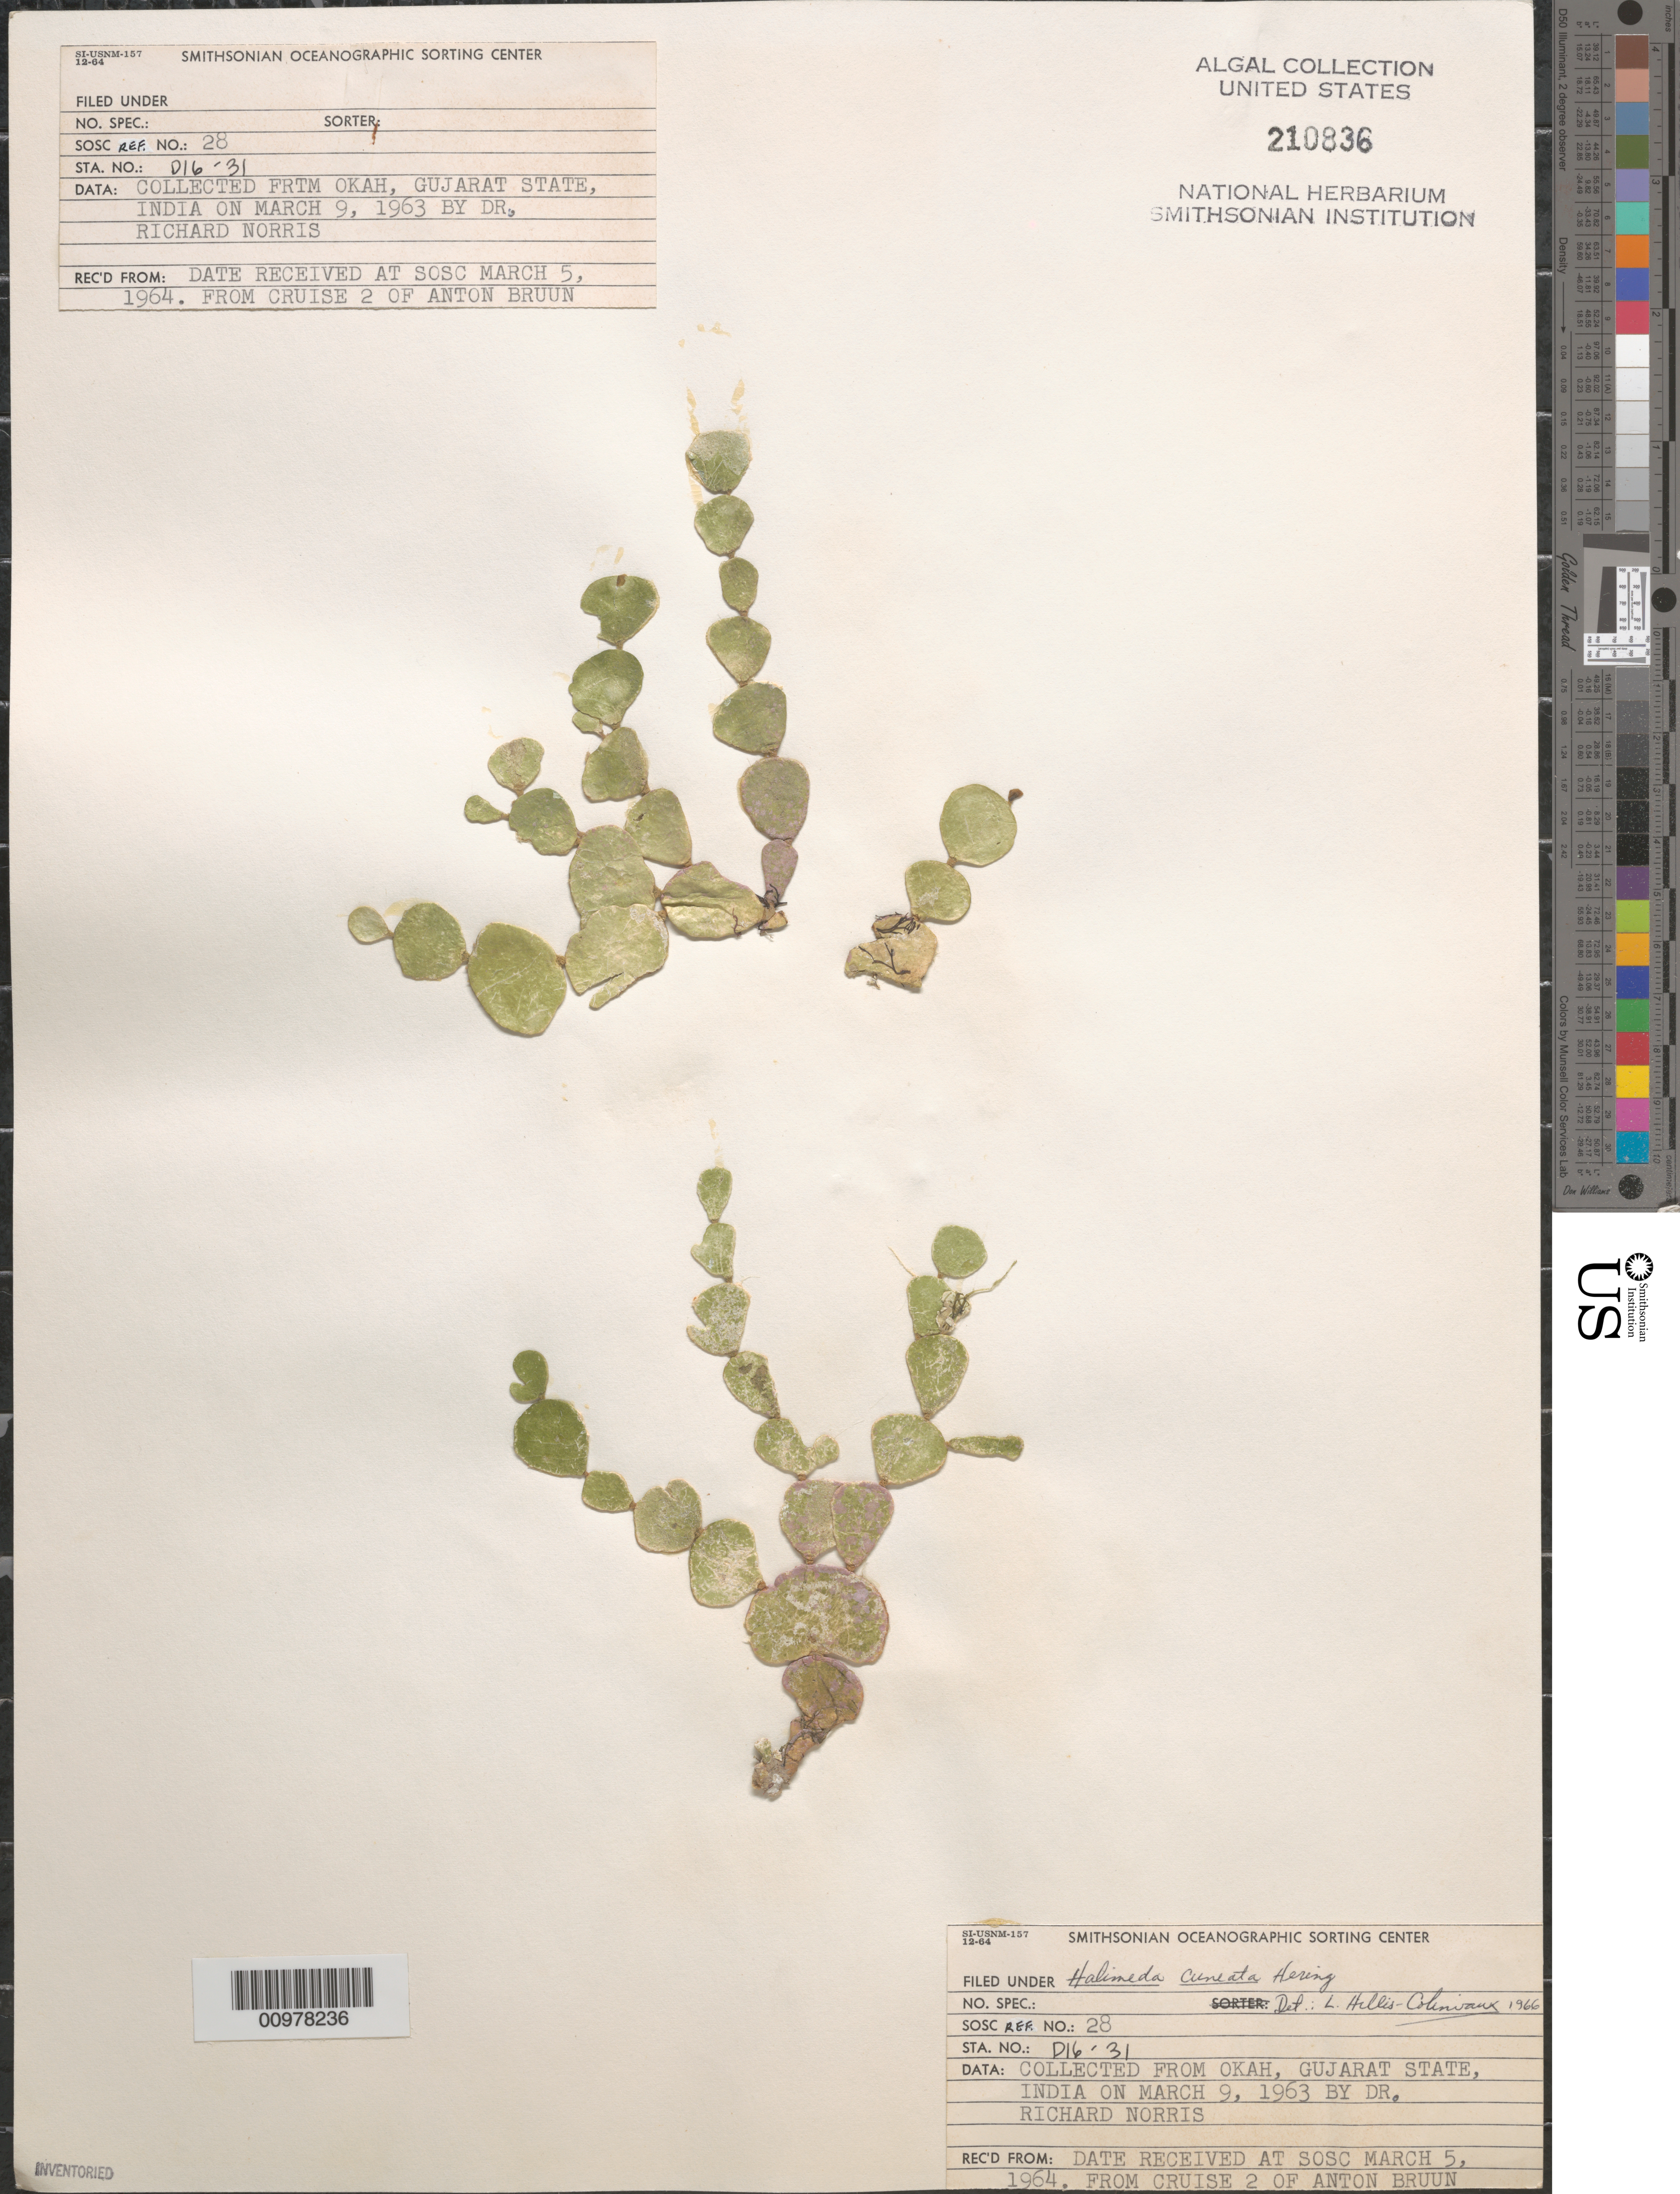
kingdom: Plantae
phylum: Chlorophyta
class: Ulvophyceae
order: Bryopsidales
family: Halimedaceae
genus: Halimeda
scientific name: Halimeda cuneata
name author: Hering in Krauss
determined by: Hillis-Colinvaux, L.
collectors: R. E. Norris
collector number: D16-31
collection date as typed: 09 Mar 1963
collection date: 1963-03-09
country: India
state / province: Gujarat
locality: Okah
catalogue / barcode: US 210836